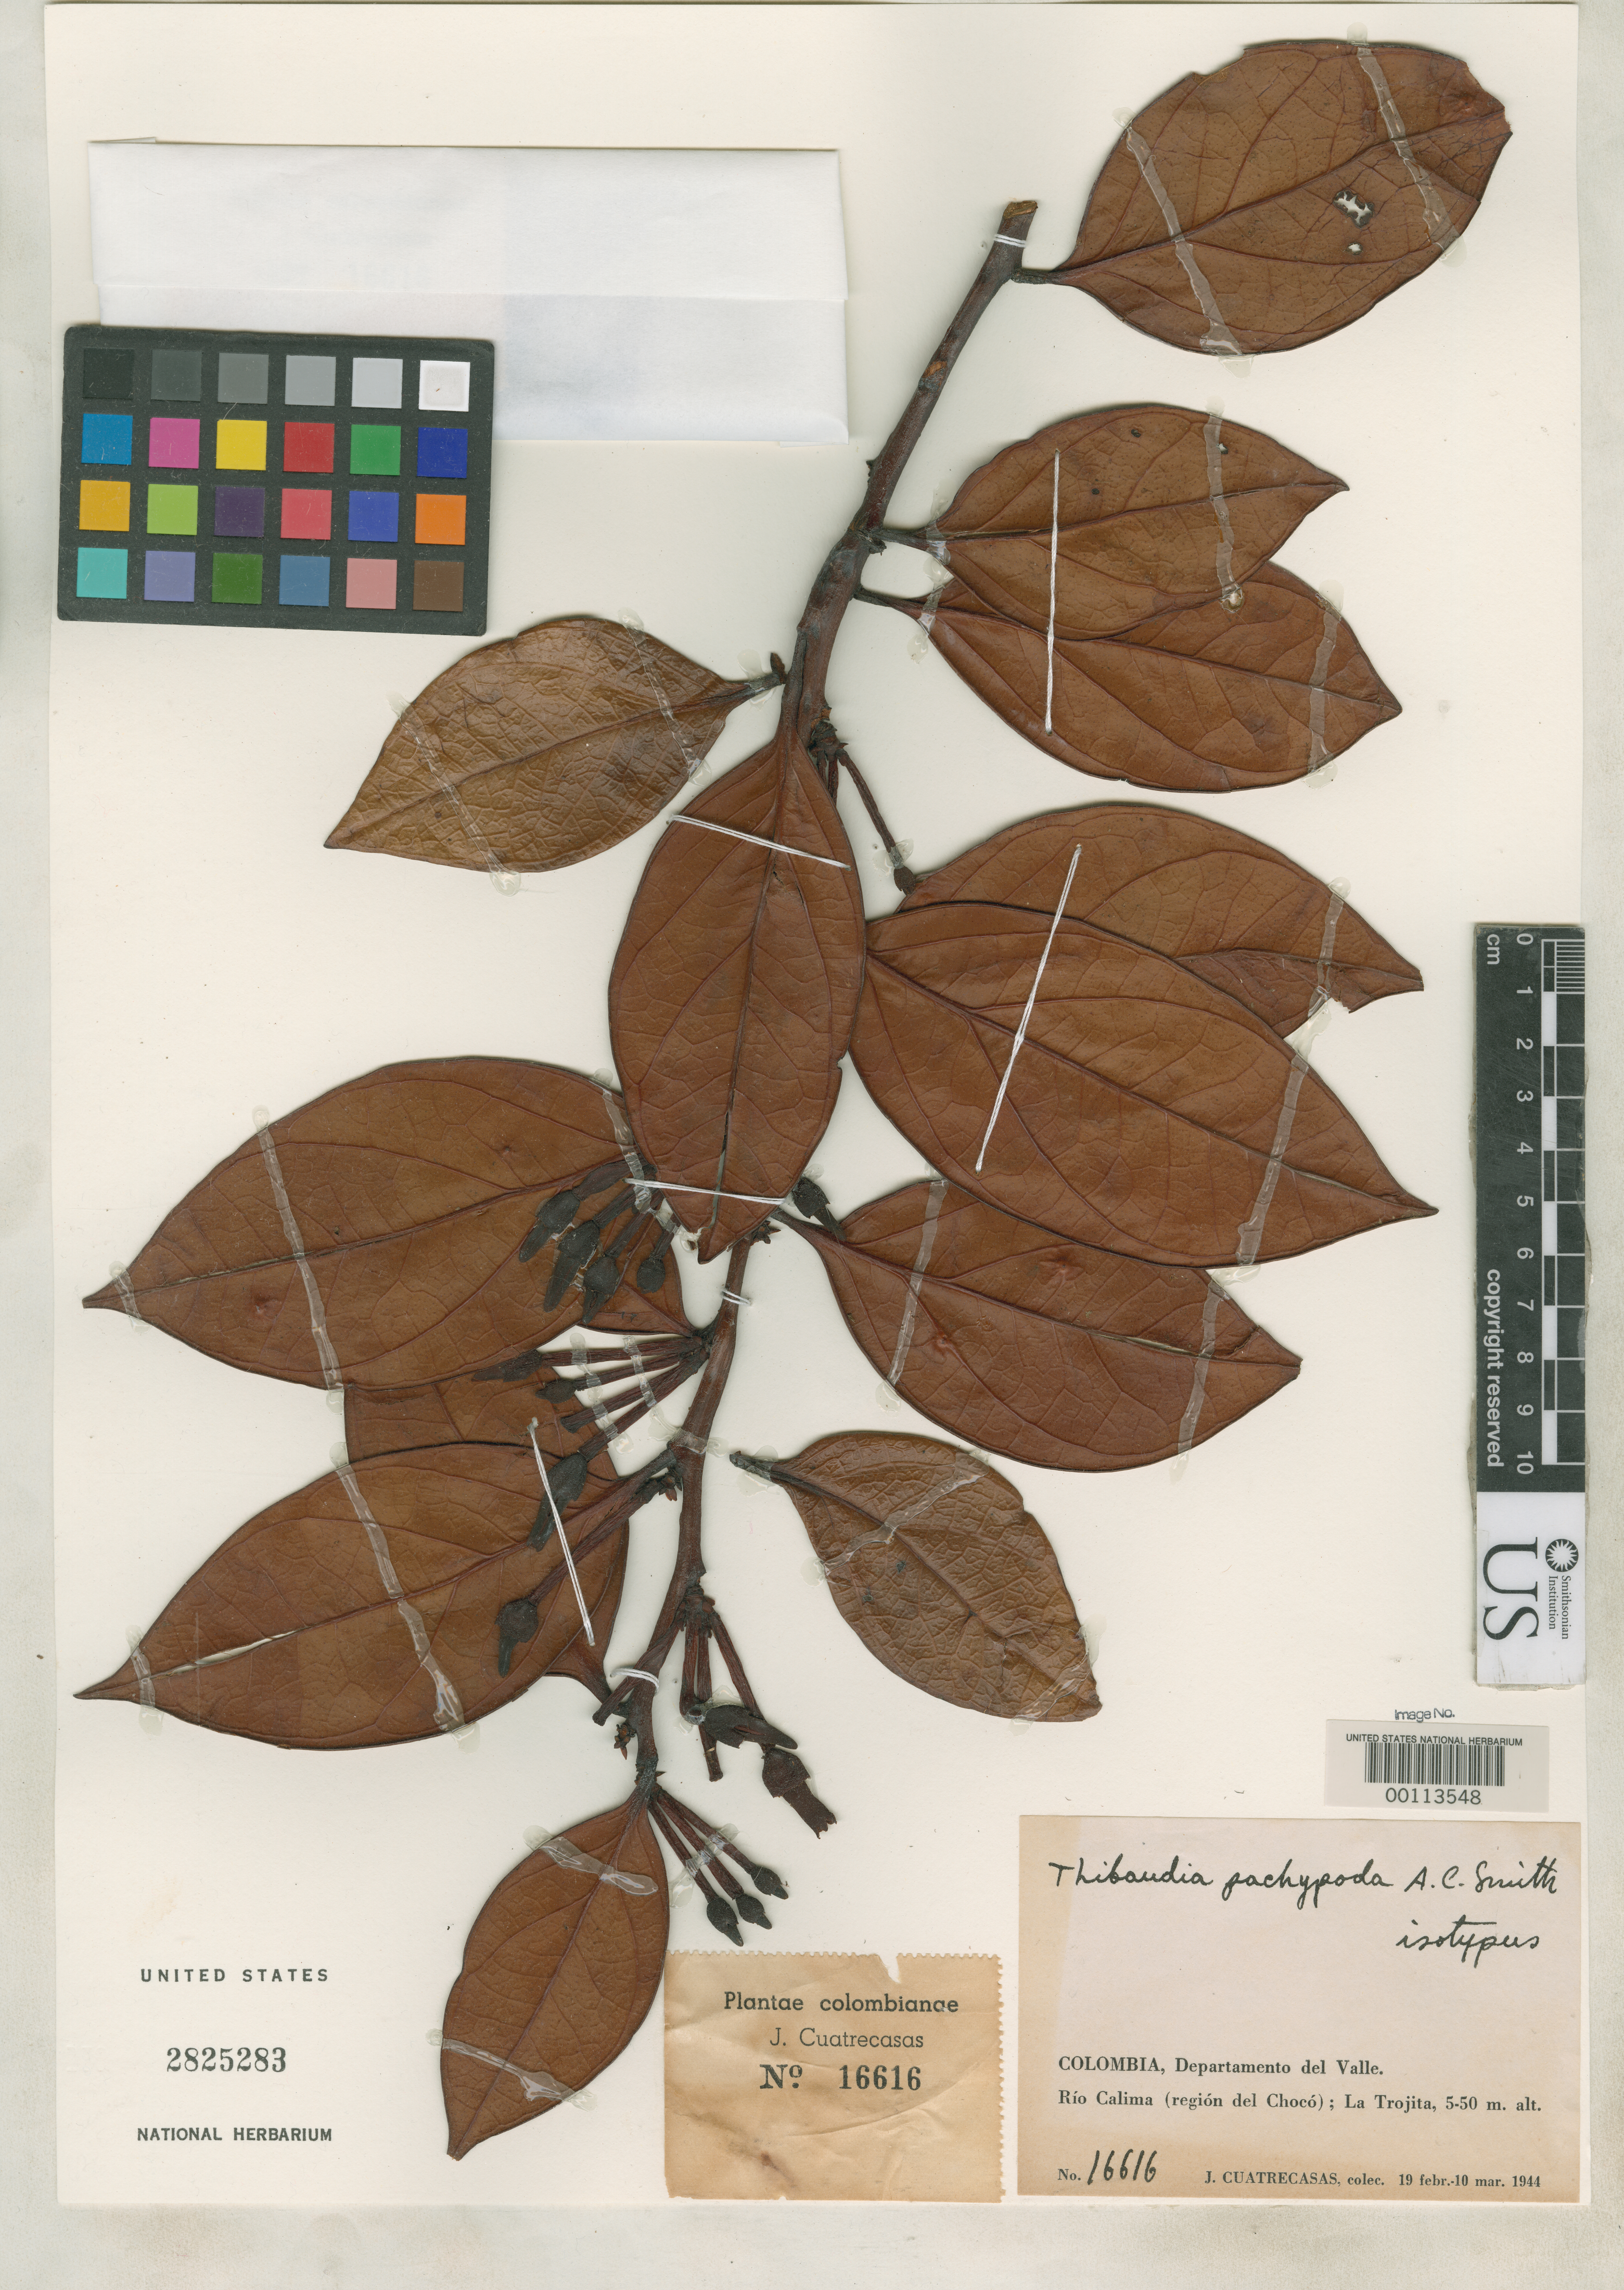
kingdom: Plantae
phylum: Tracheophyta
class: Magnoliopsida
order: Ericales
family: Ericaceae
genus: Thibaudia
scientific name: Thibaudia pachypoda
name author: A.C. Sm.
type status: Isotype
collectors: J. Cuatrecasas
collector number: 16616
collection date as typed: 19 Feb 1944 to 10 Mar 1944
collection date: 1944-02-19/1944-03-10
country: Colombia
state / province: Valle del Cauca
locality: Rio Calima, La Tojita.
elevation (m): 5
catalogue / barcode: US 2825283